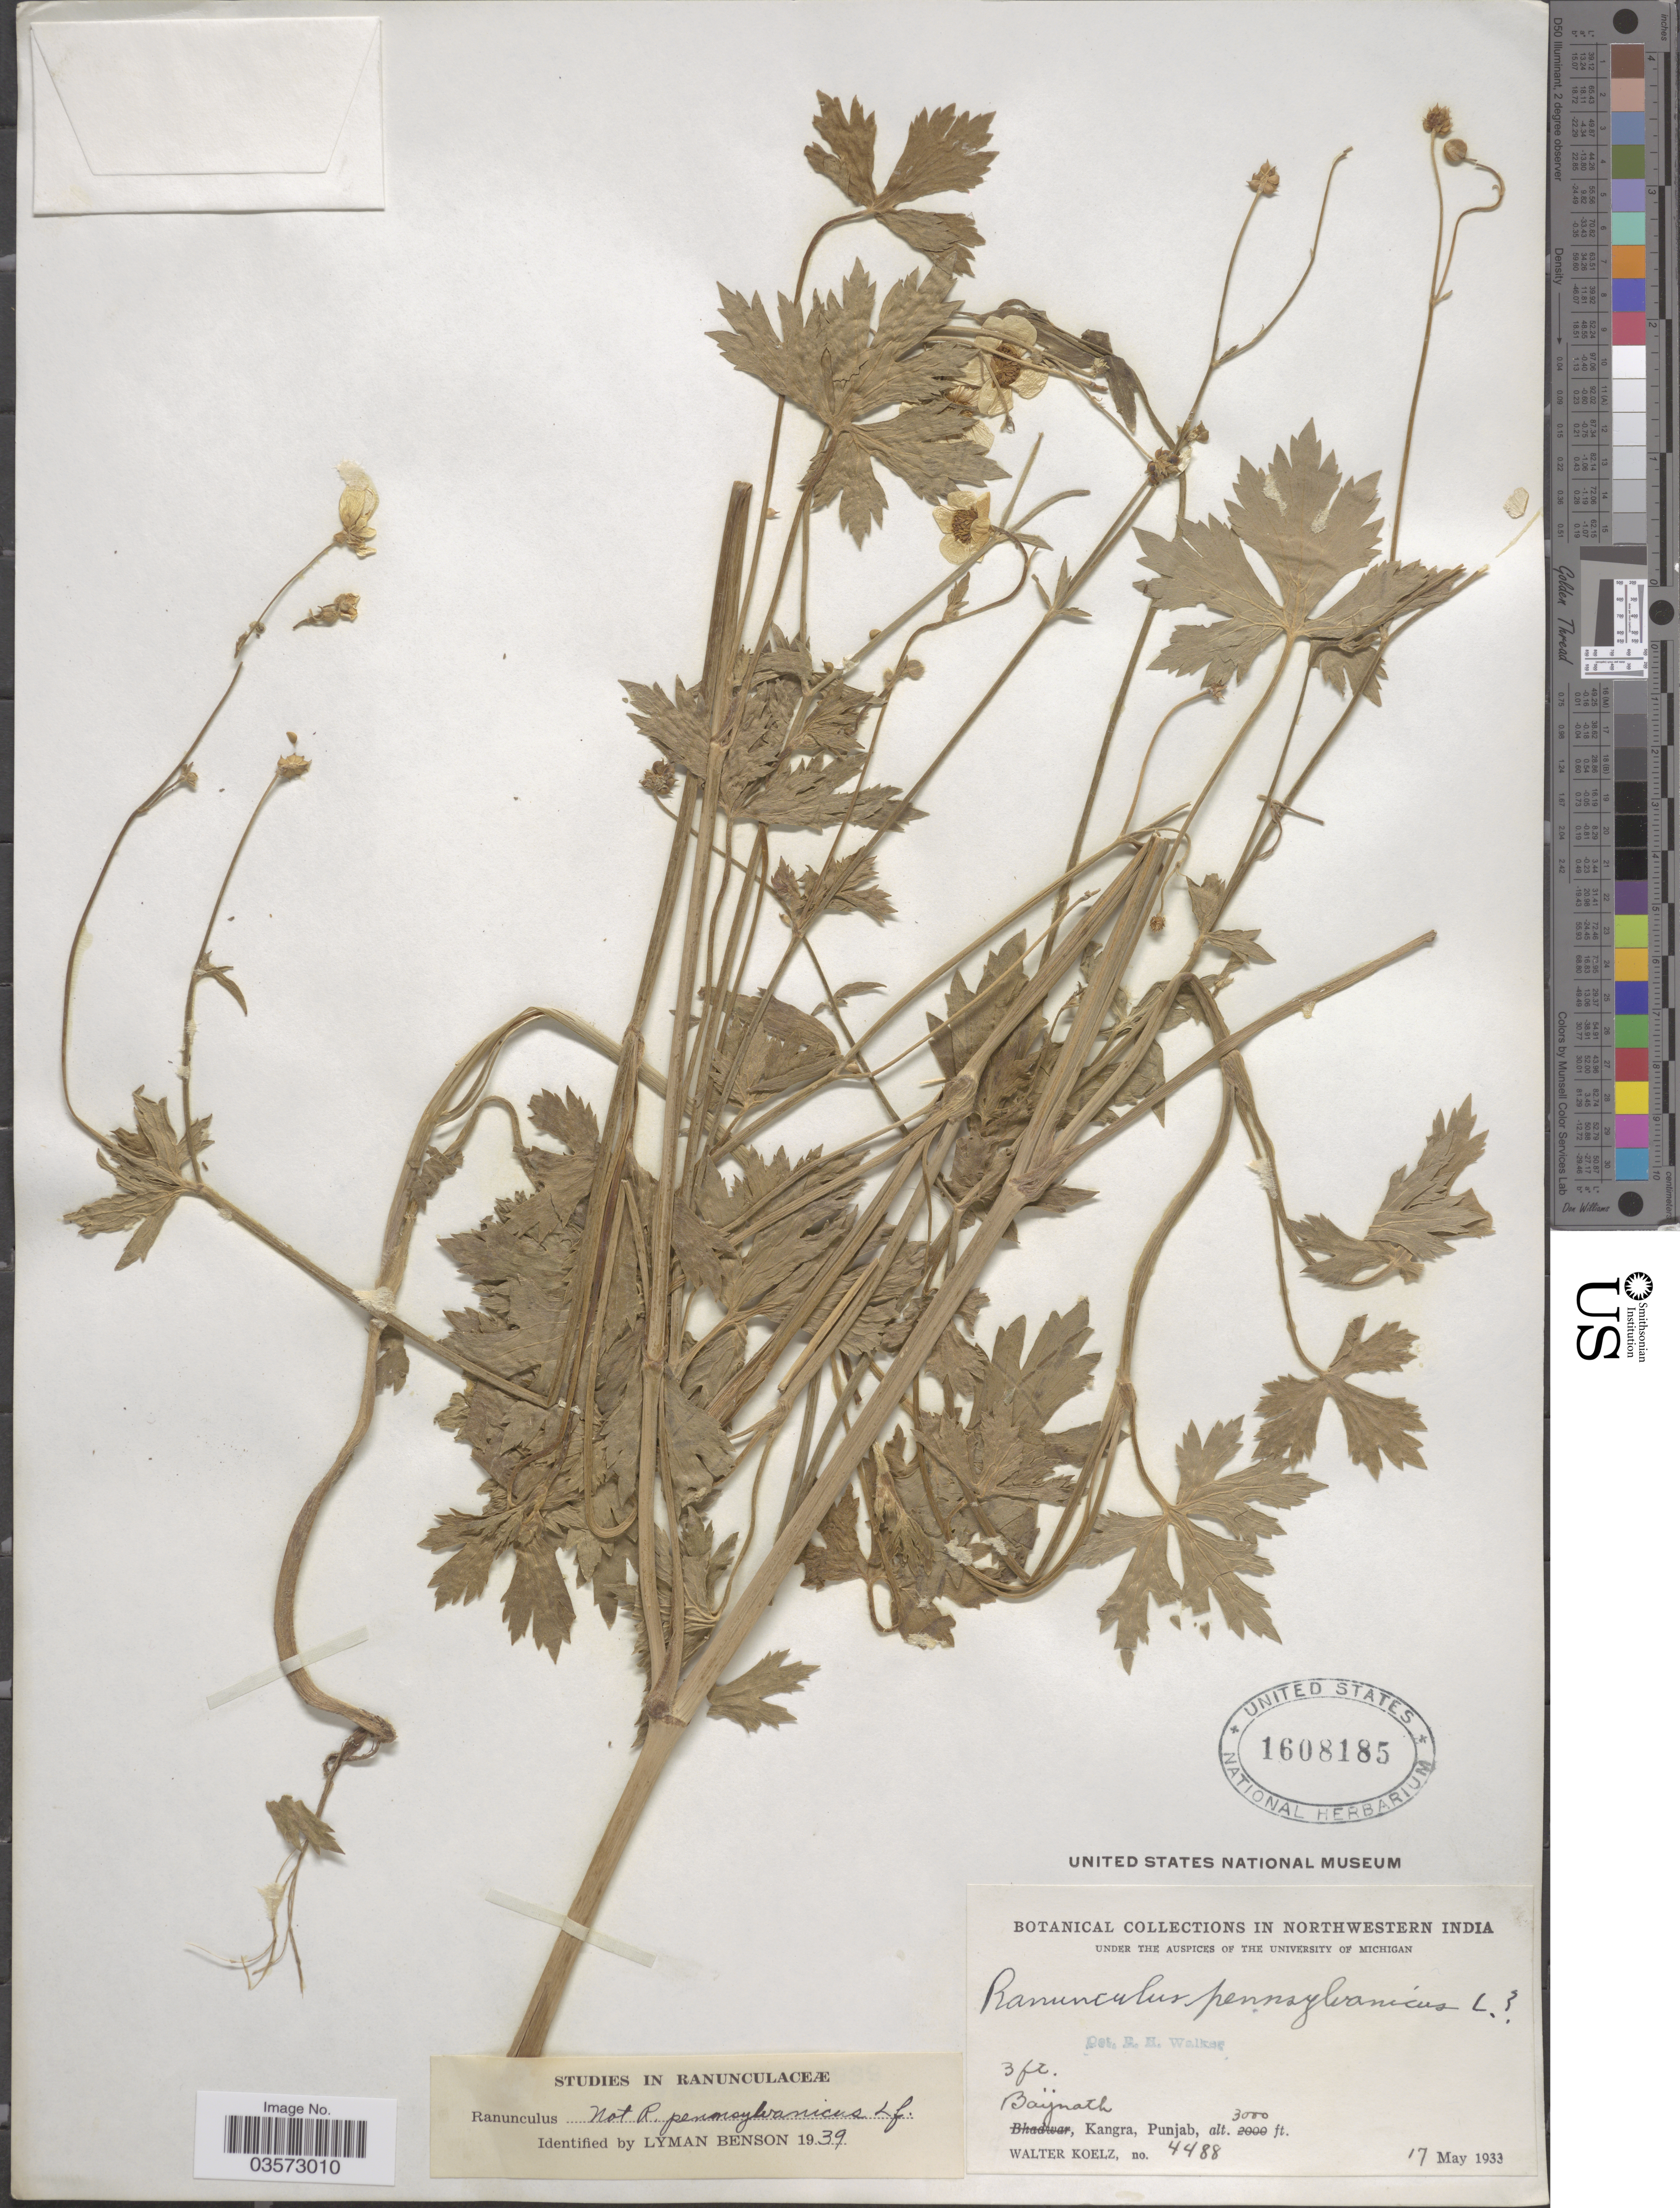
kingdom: Plantae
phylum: Tracheophyta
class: Magnoliopsida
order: Ranunculales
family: Ranunculaceae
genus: Ranunculus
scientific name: Ranunculus sp.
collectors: W. N. Koelz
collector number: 4488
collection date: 1933-05-17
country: India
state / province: Punjab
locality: Northwestern India. Baijnath, Kangra.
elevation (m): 914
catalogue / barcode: US 1608185